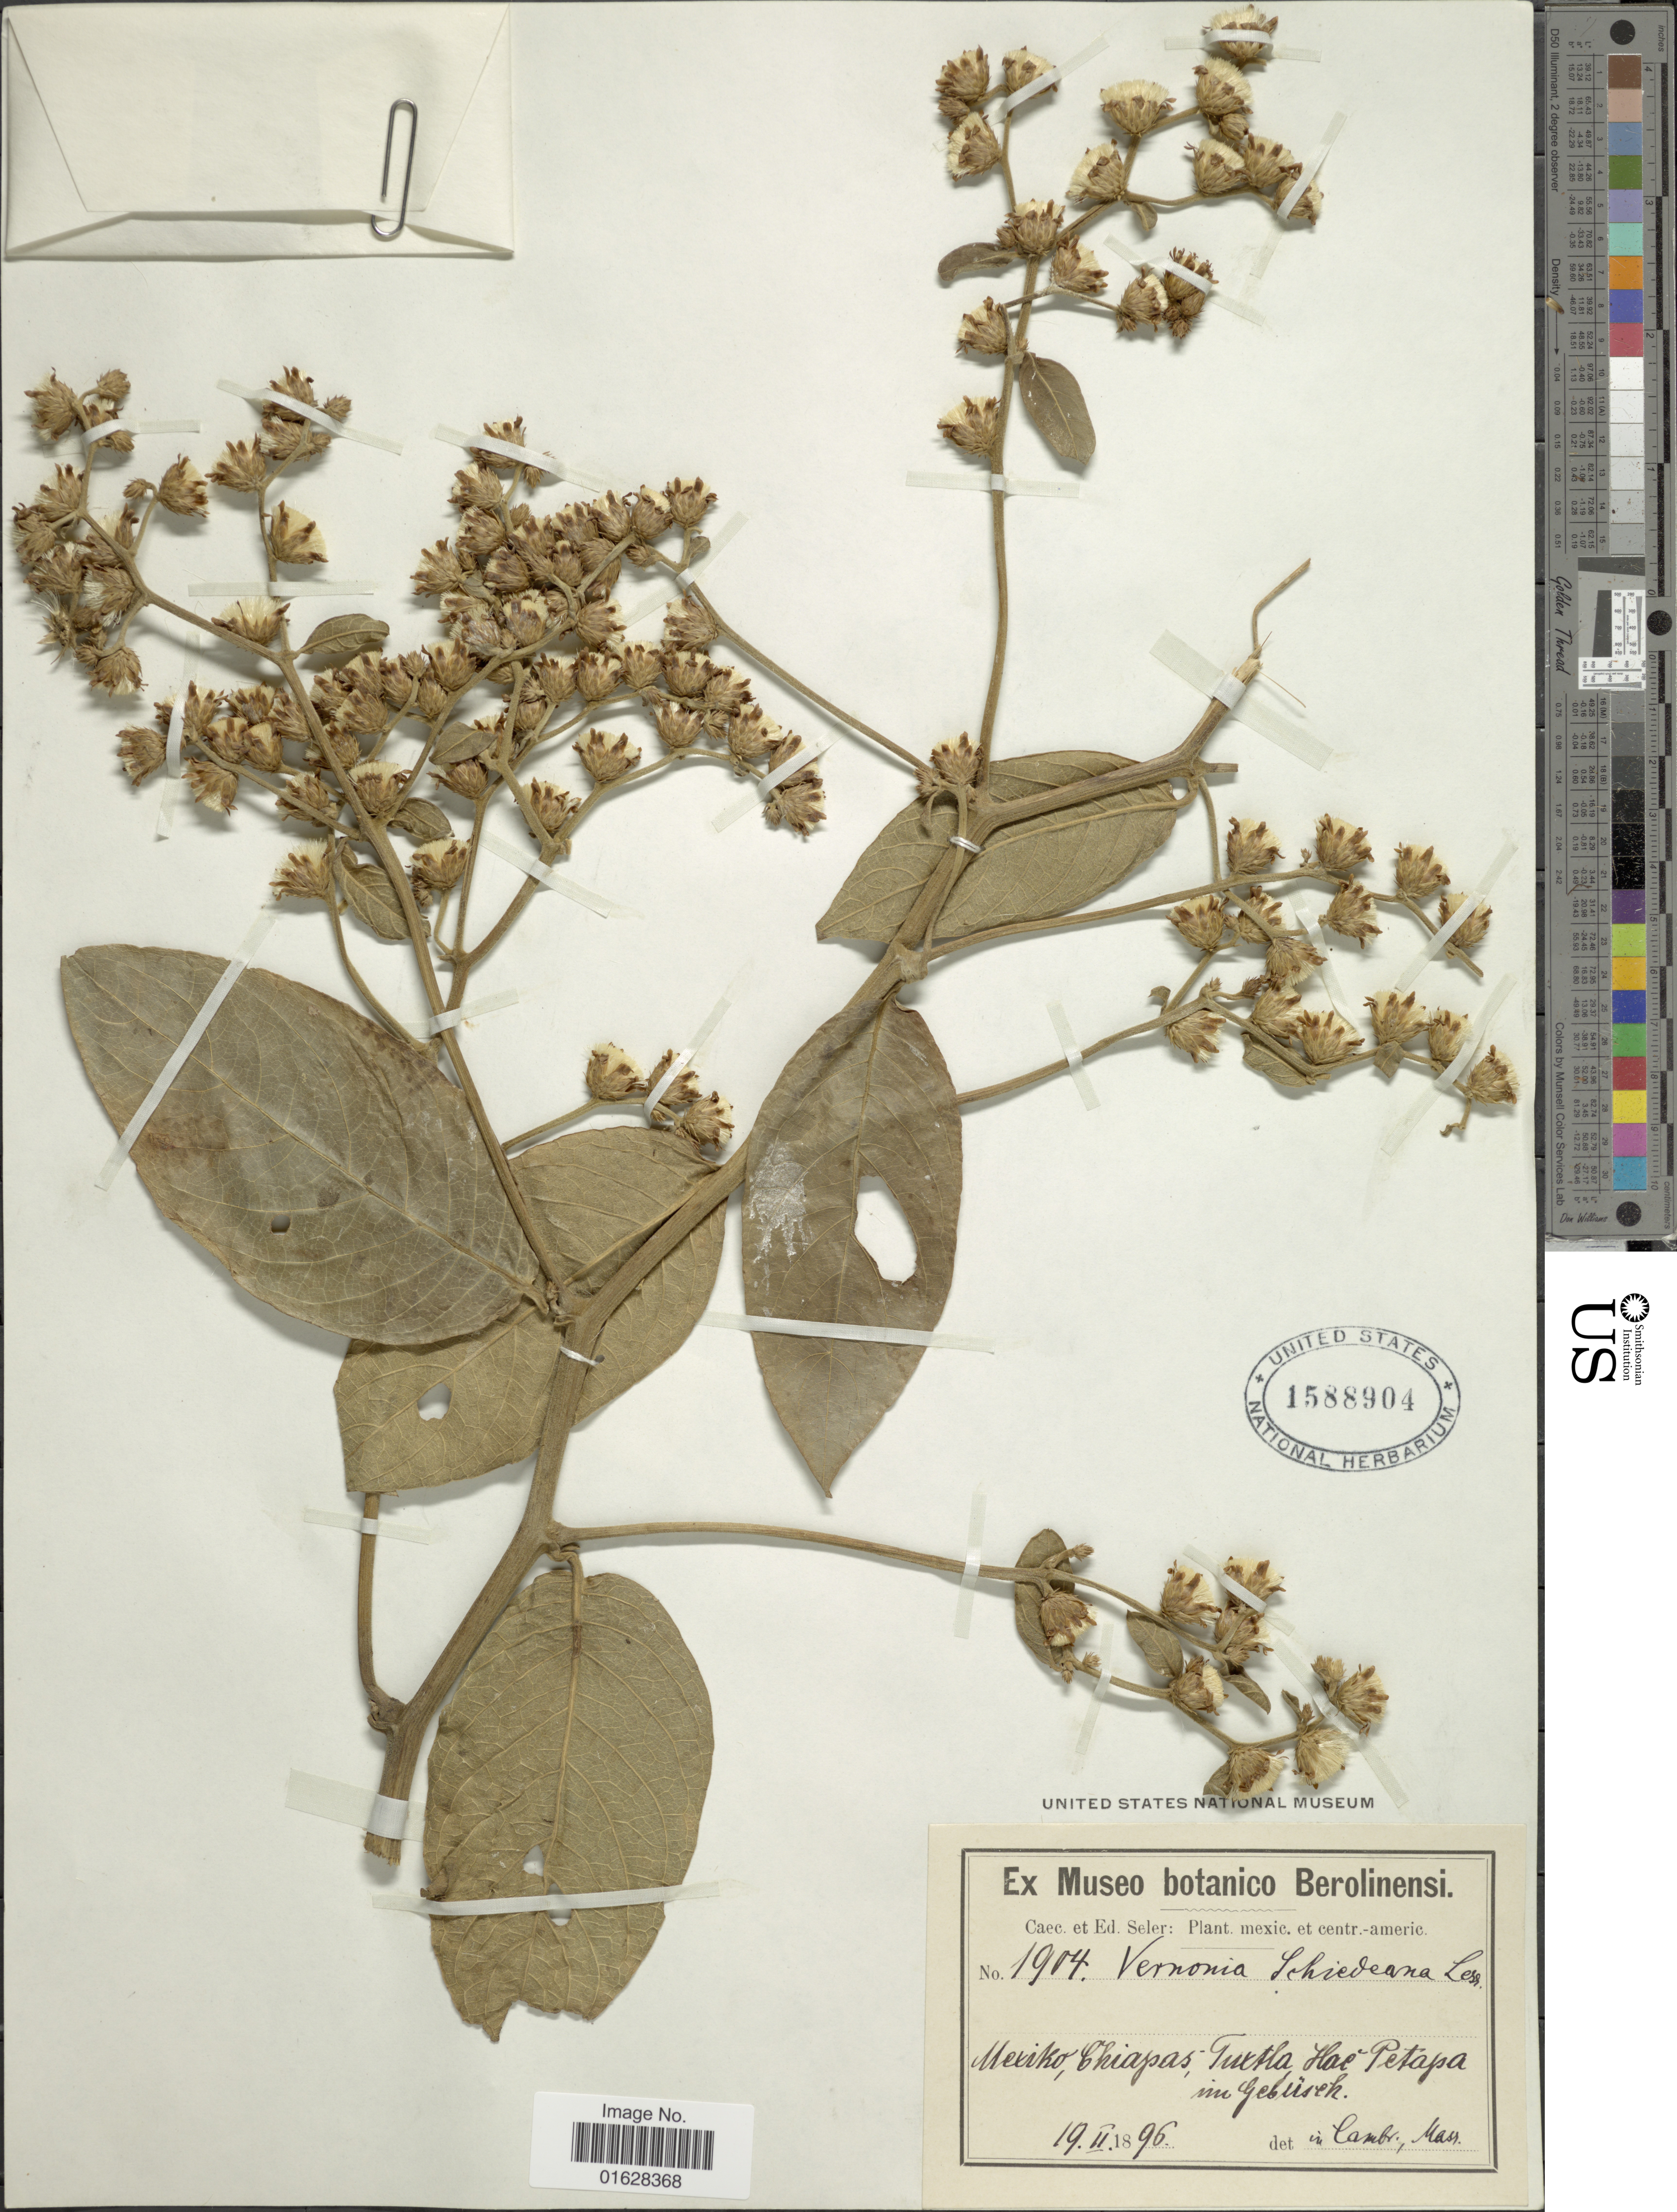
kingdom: Plantae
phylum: Tracheophyta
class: Magnoliopsida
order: Asterales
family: Asteraceae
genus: Lepidaploa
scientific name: Lepidaploa tortuosa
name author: (L.) H. Rob.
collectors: C. Seler & E. G. Seler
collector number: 1904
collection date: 1896-02-19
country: Mexico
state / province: Chiapas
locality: Mexico, Chiapas, Tuxtla Hac Petapa in Gebusch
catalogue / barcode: US 1588904